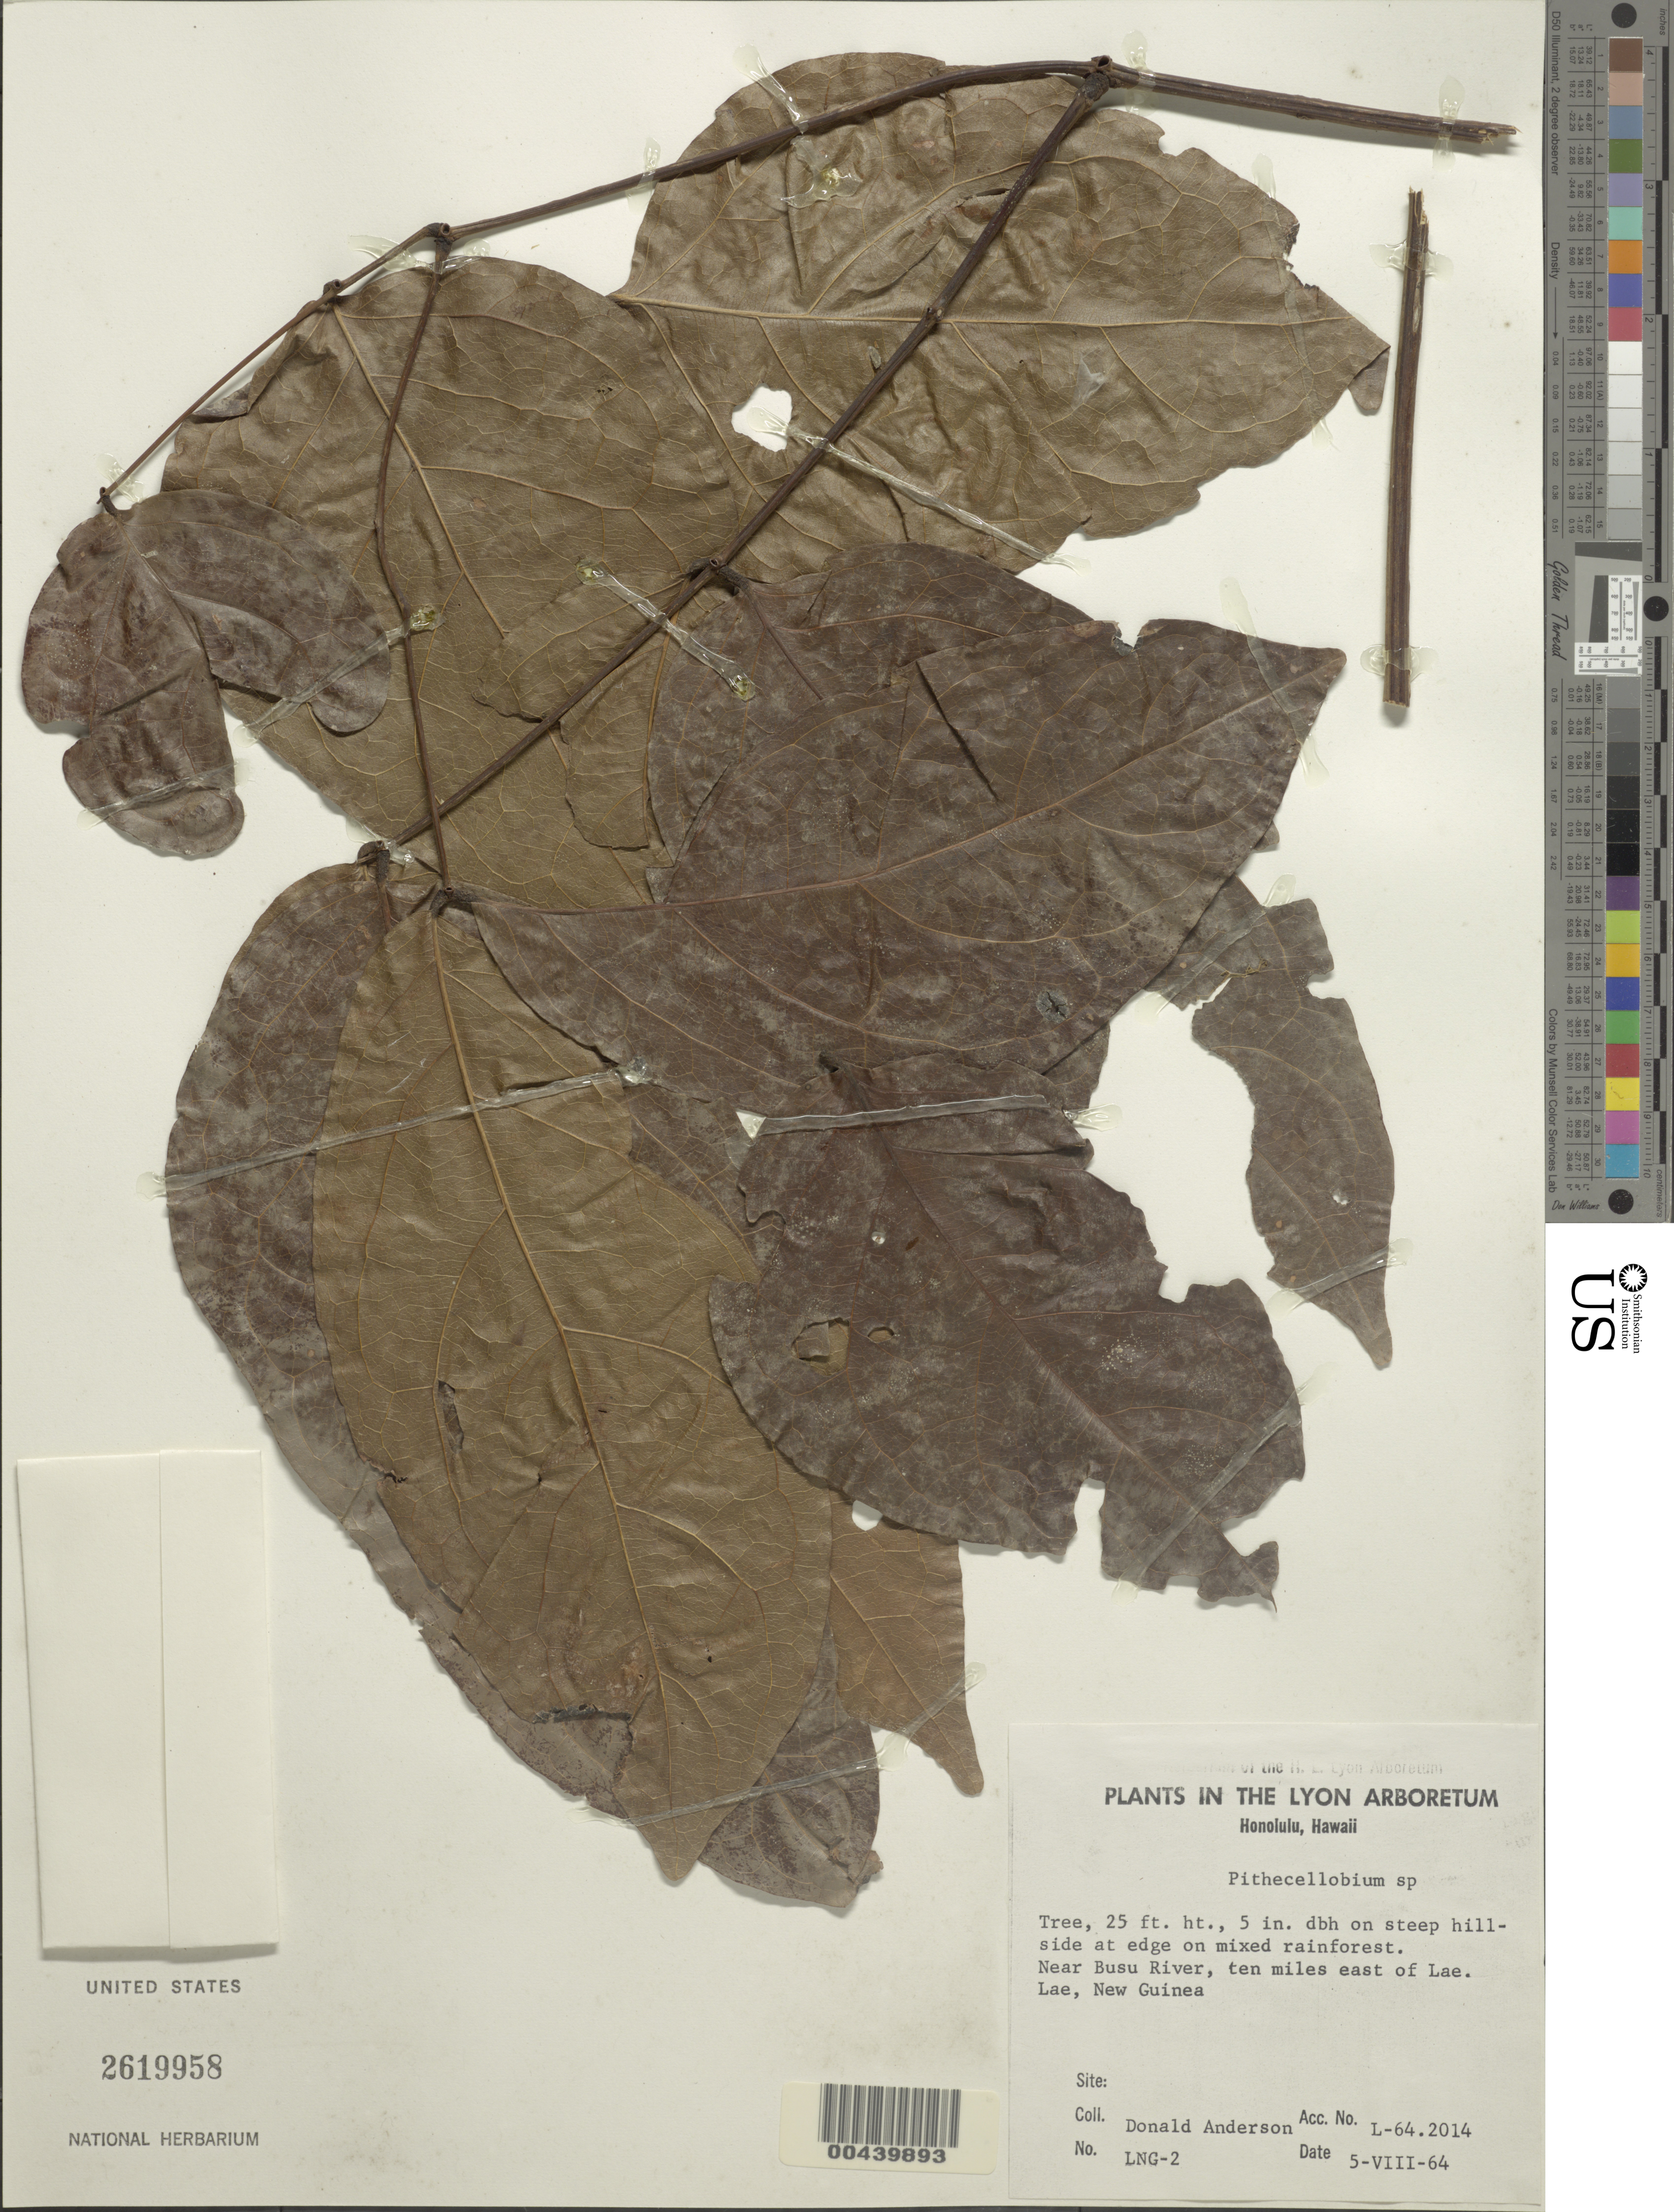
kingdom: Plantae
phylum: Tracheophyta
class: Magnoliopsida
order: Fabales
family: Fabaceae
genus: Pithecellobium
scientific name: Pithecellobium sp.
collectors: D. Anderson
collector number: LNG-2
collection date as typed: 5 Aug 1964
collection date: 1964-08-05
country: United States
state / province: Hawaii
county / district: Honolulu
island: Oahu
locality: In the Lyon Arboretum, Honolulu (Near Busu River, 10 mi E of Lae Lae, New Guinea)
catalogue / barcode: US 2619958